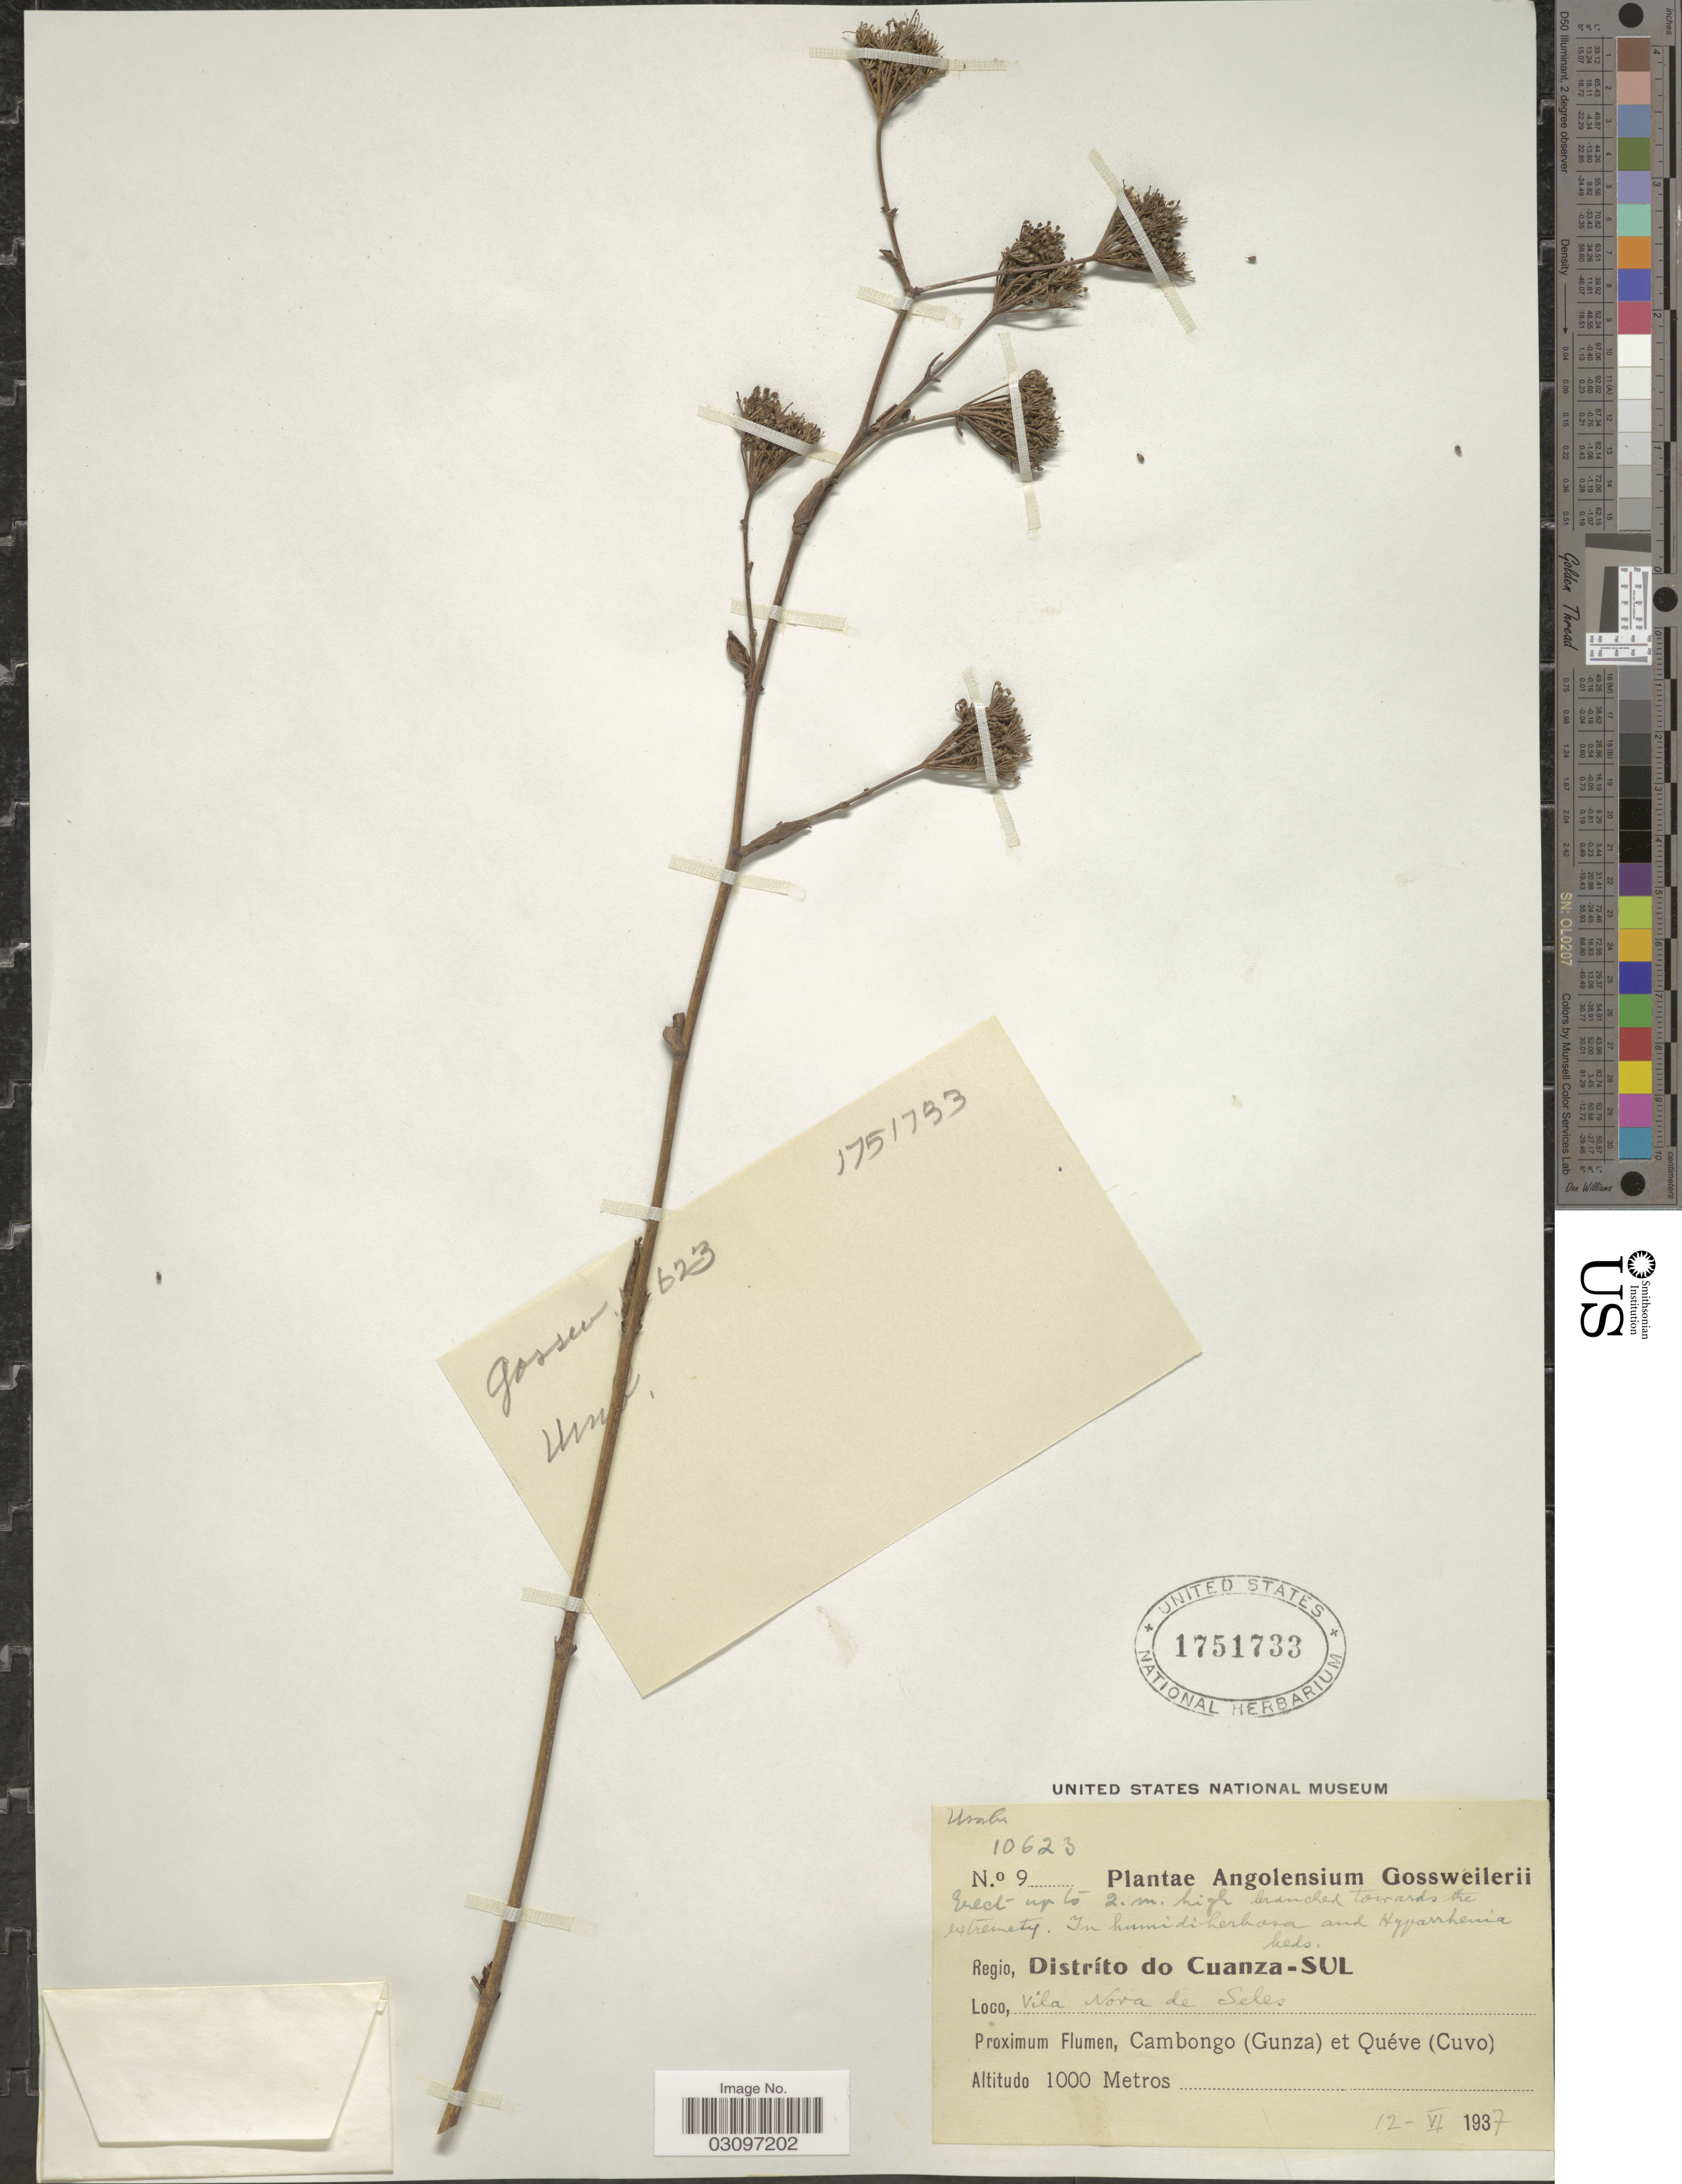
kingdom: Plantae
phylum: Tracheophyta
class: Magnoliopsida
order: Apiales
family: Apiaceae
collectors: -. Gossweiler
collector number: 9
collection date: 1937-06-12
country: Angola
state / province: Cuanza Sul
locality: Regio, Distríto do Cuanza-Sul. Vila Nora de Seles. Cambongo (Gunza) et Quéve (Cuvo).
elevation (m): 1000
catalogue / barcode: US 1751733